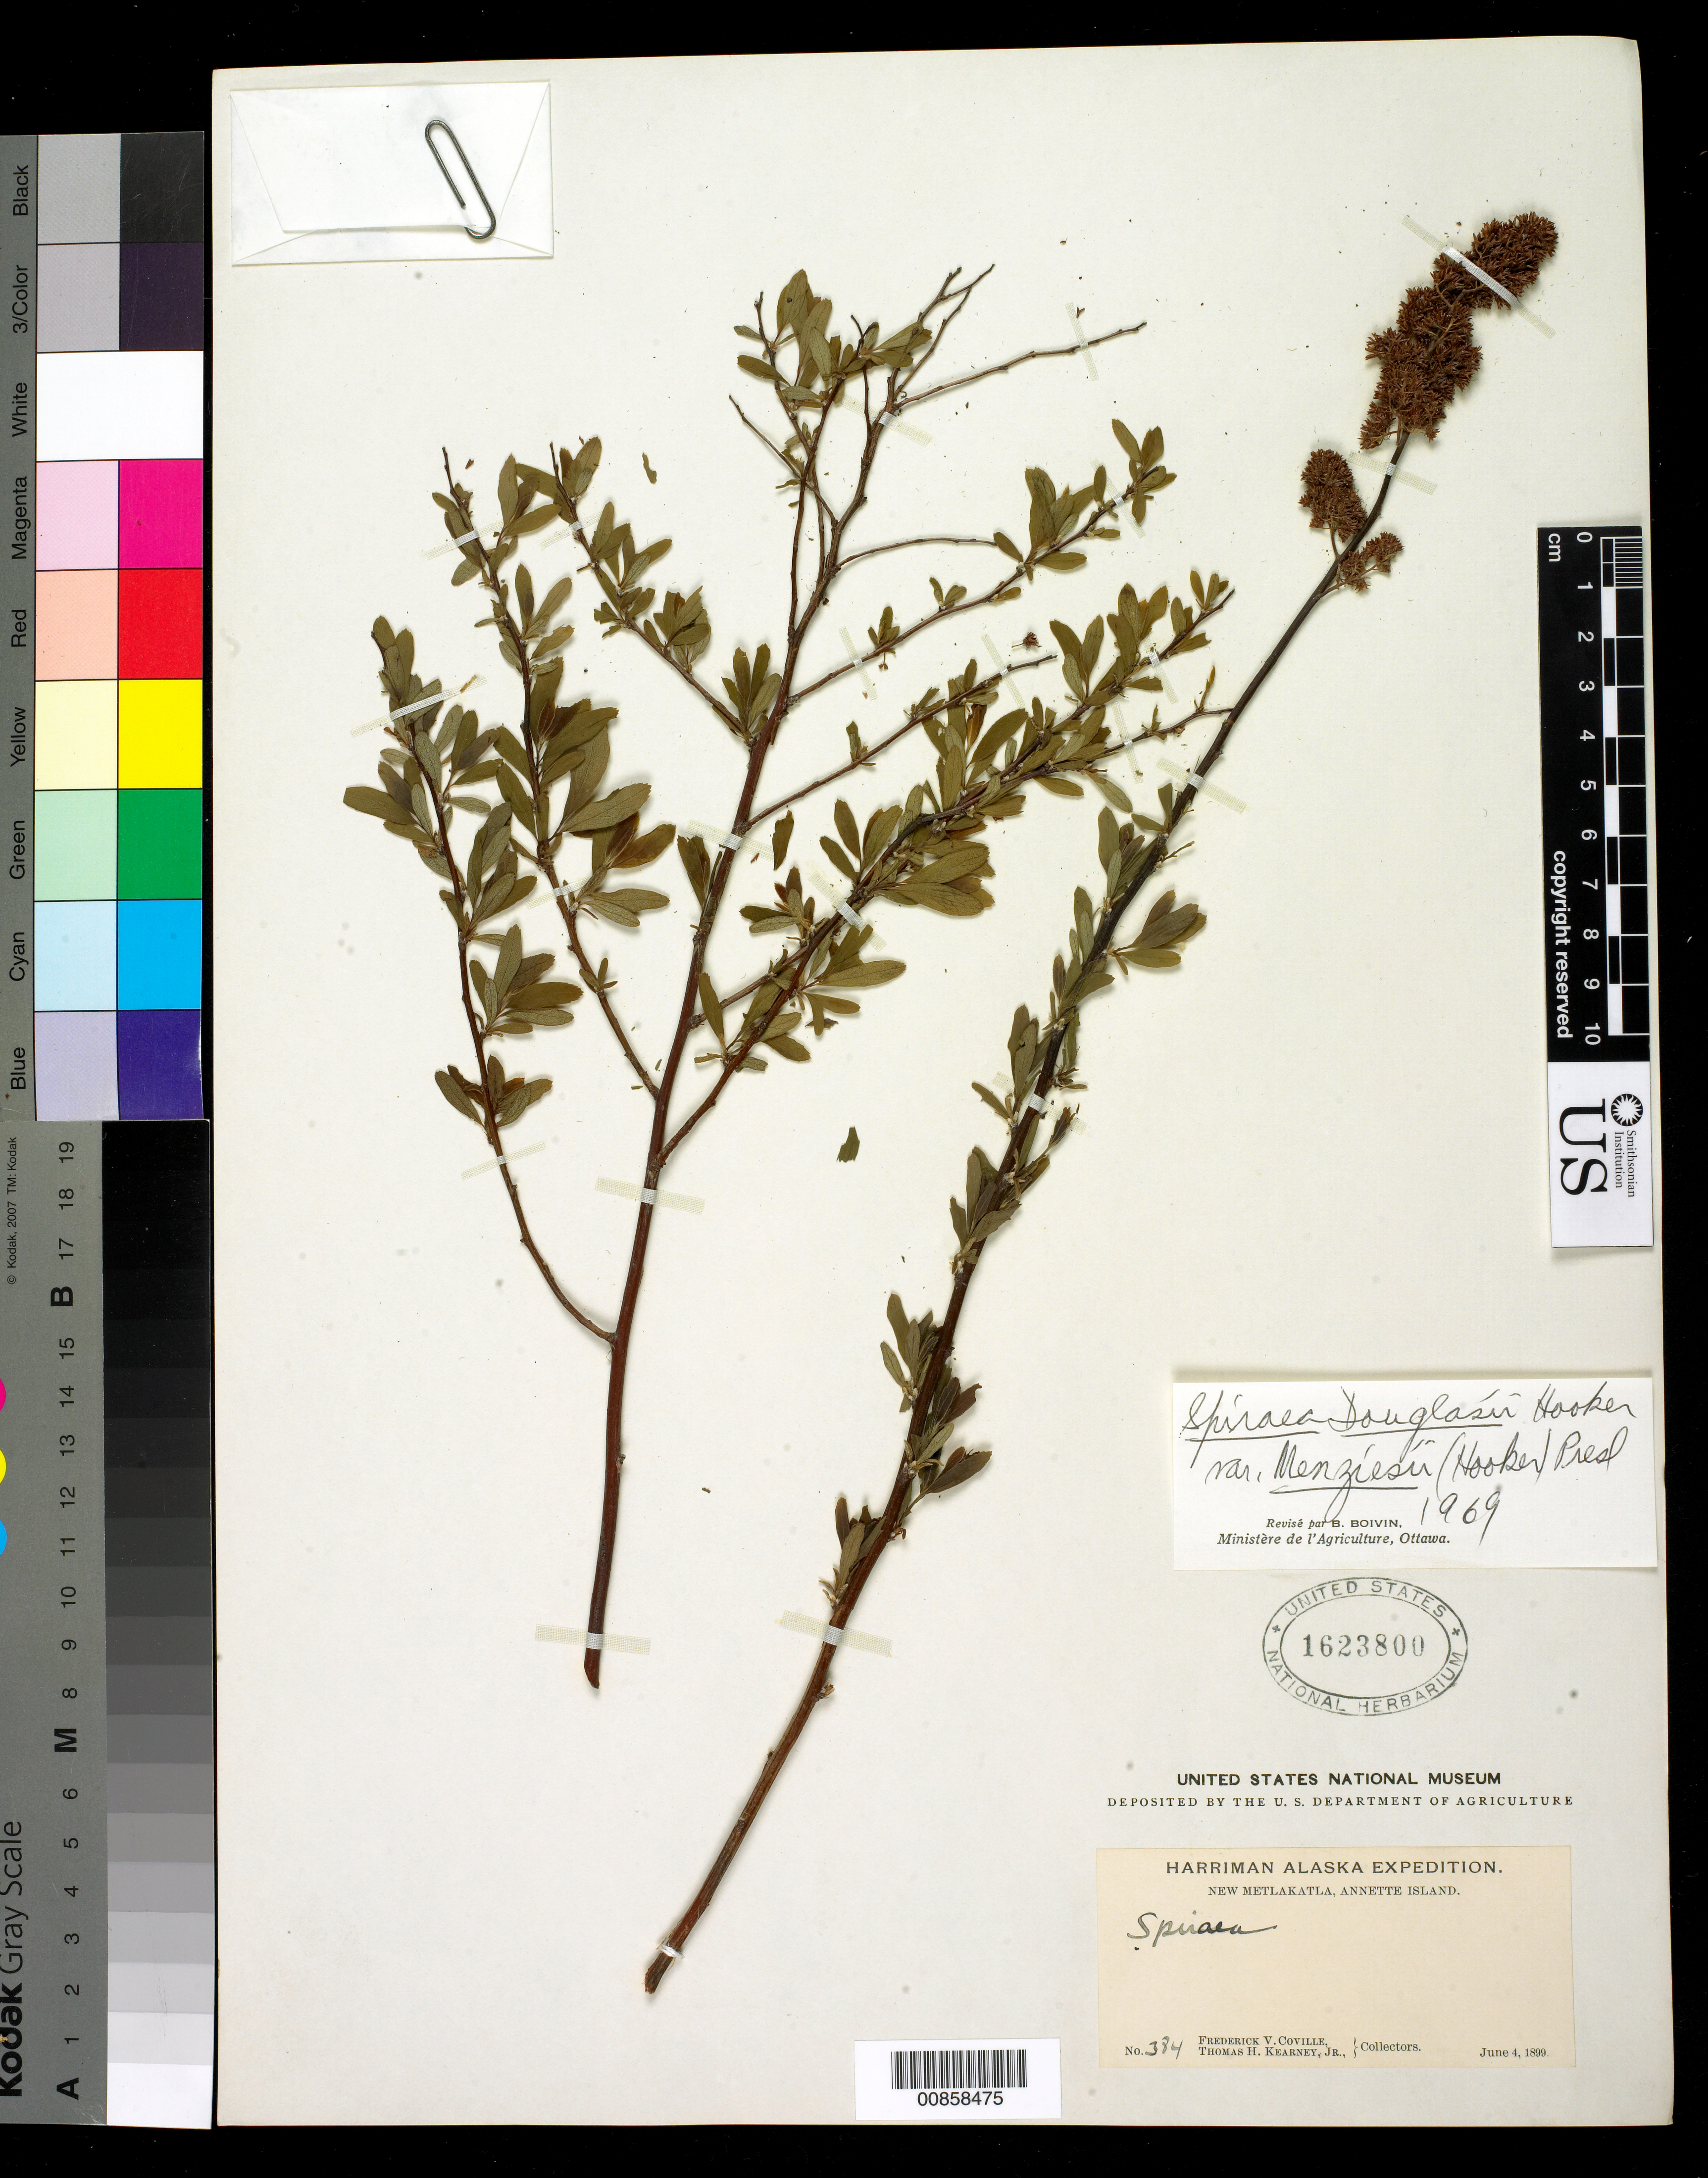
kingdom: Plantae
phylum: Tracheophyta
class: Magnoliopsida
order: Rosales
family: Rosaceae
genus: Spiraea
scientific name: Spiraea douglasii subsp. menziesii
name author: (Hook.) C. Presl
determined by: Boivin, Joseph R. B.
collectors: F. V. Coville & T. H. Kearney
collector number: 384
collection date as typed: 04 Jun 1899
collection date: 1899-06-04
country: United States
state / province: Alaska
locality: New Metlakatla, Annette Island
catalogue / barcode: US 1623800